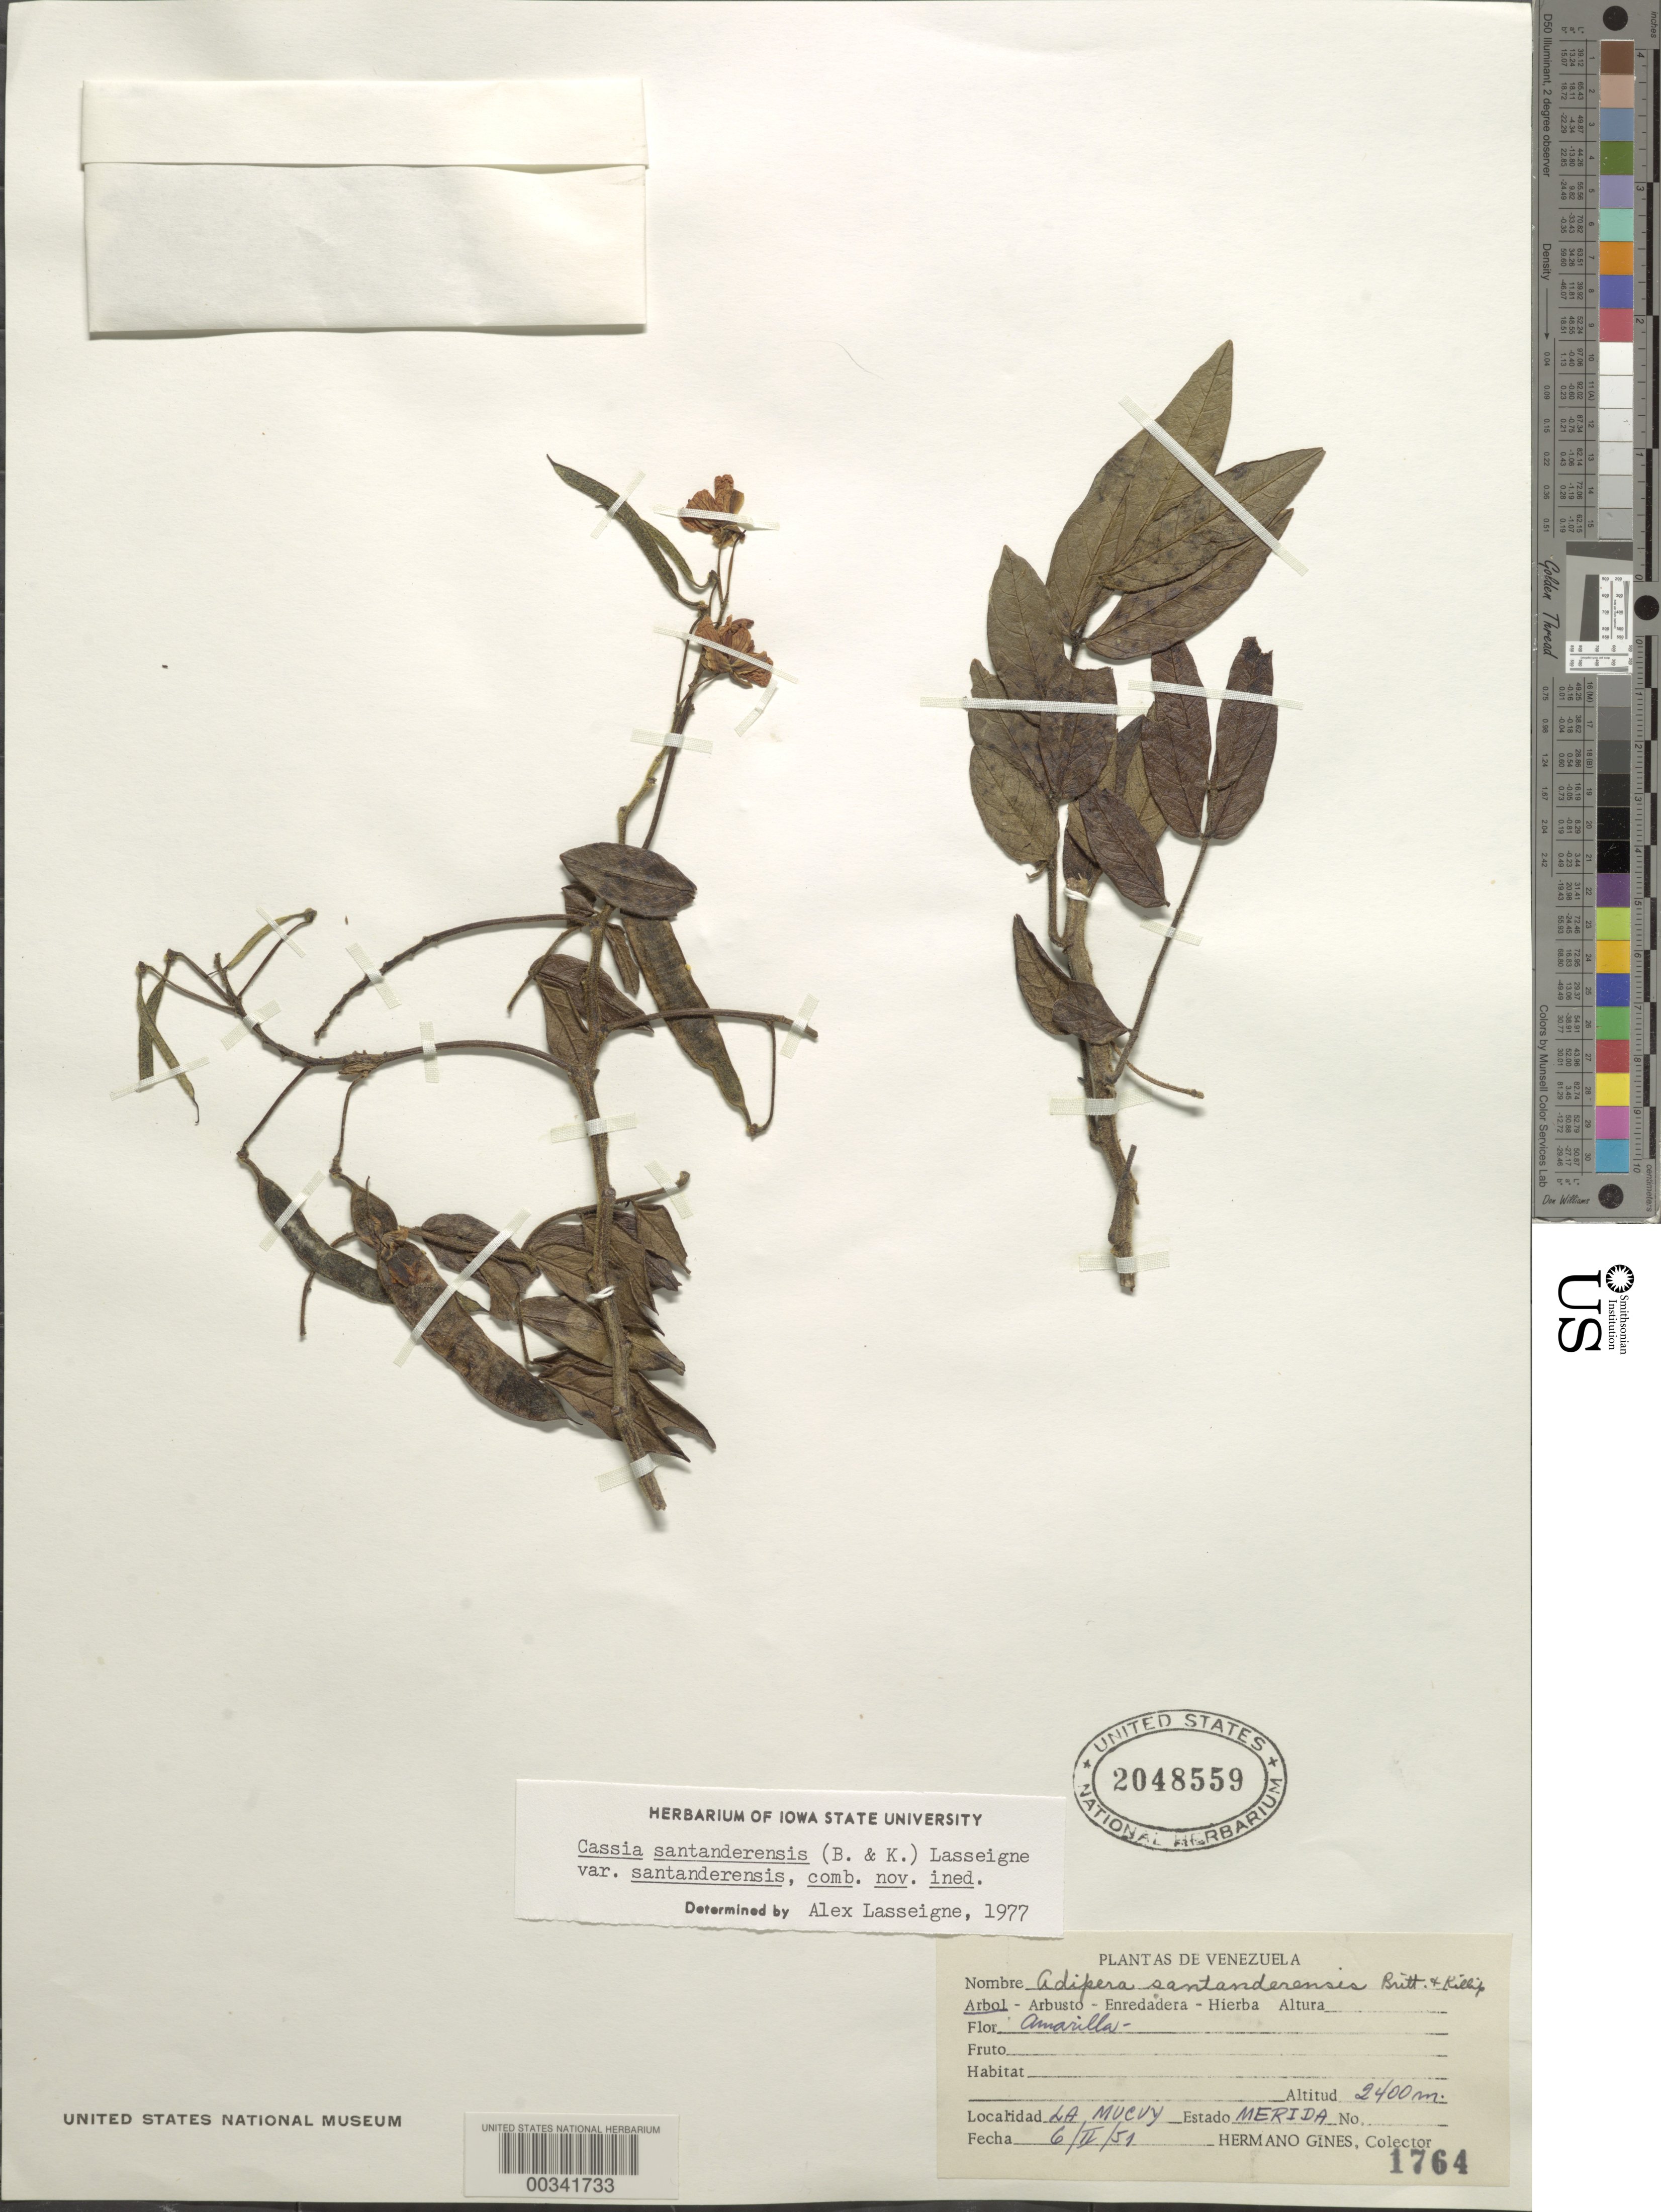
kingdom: Plantae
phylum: Tracheophyta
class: Magnoliopsida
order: Fabales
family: Fabaceae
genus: Senna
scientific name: Senna santanderensis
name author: (Britton & Killip) H.S. Irwin & Barneby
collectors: Bro. Gines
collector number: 1764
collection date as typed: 06 Feb 1951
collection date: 1951-02-06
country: Venezuela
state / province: Mérida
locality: La muevy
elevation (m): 2400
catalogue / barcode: US 2048559